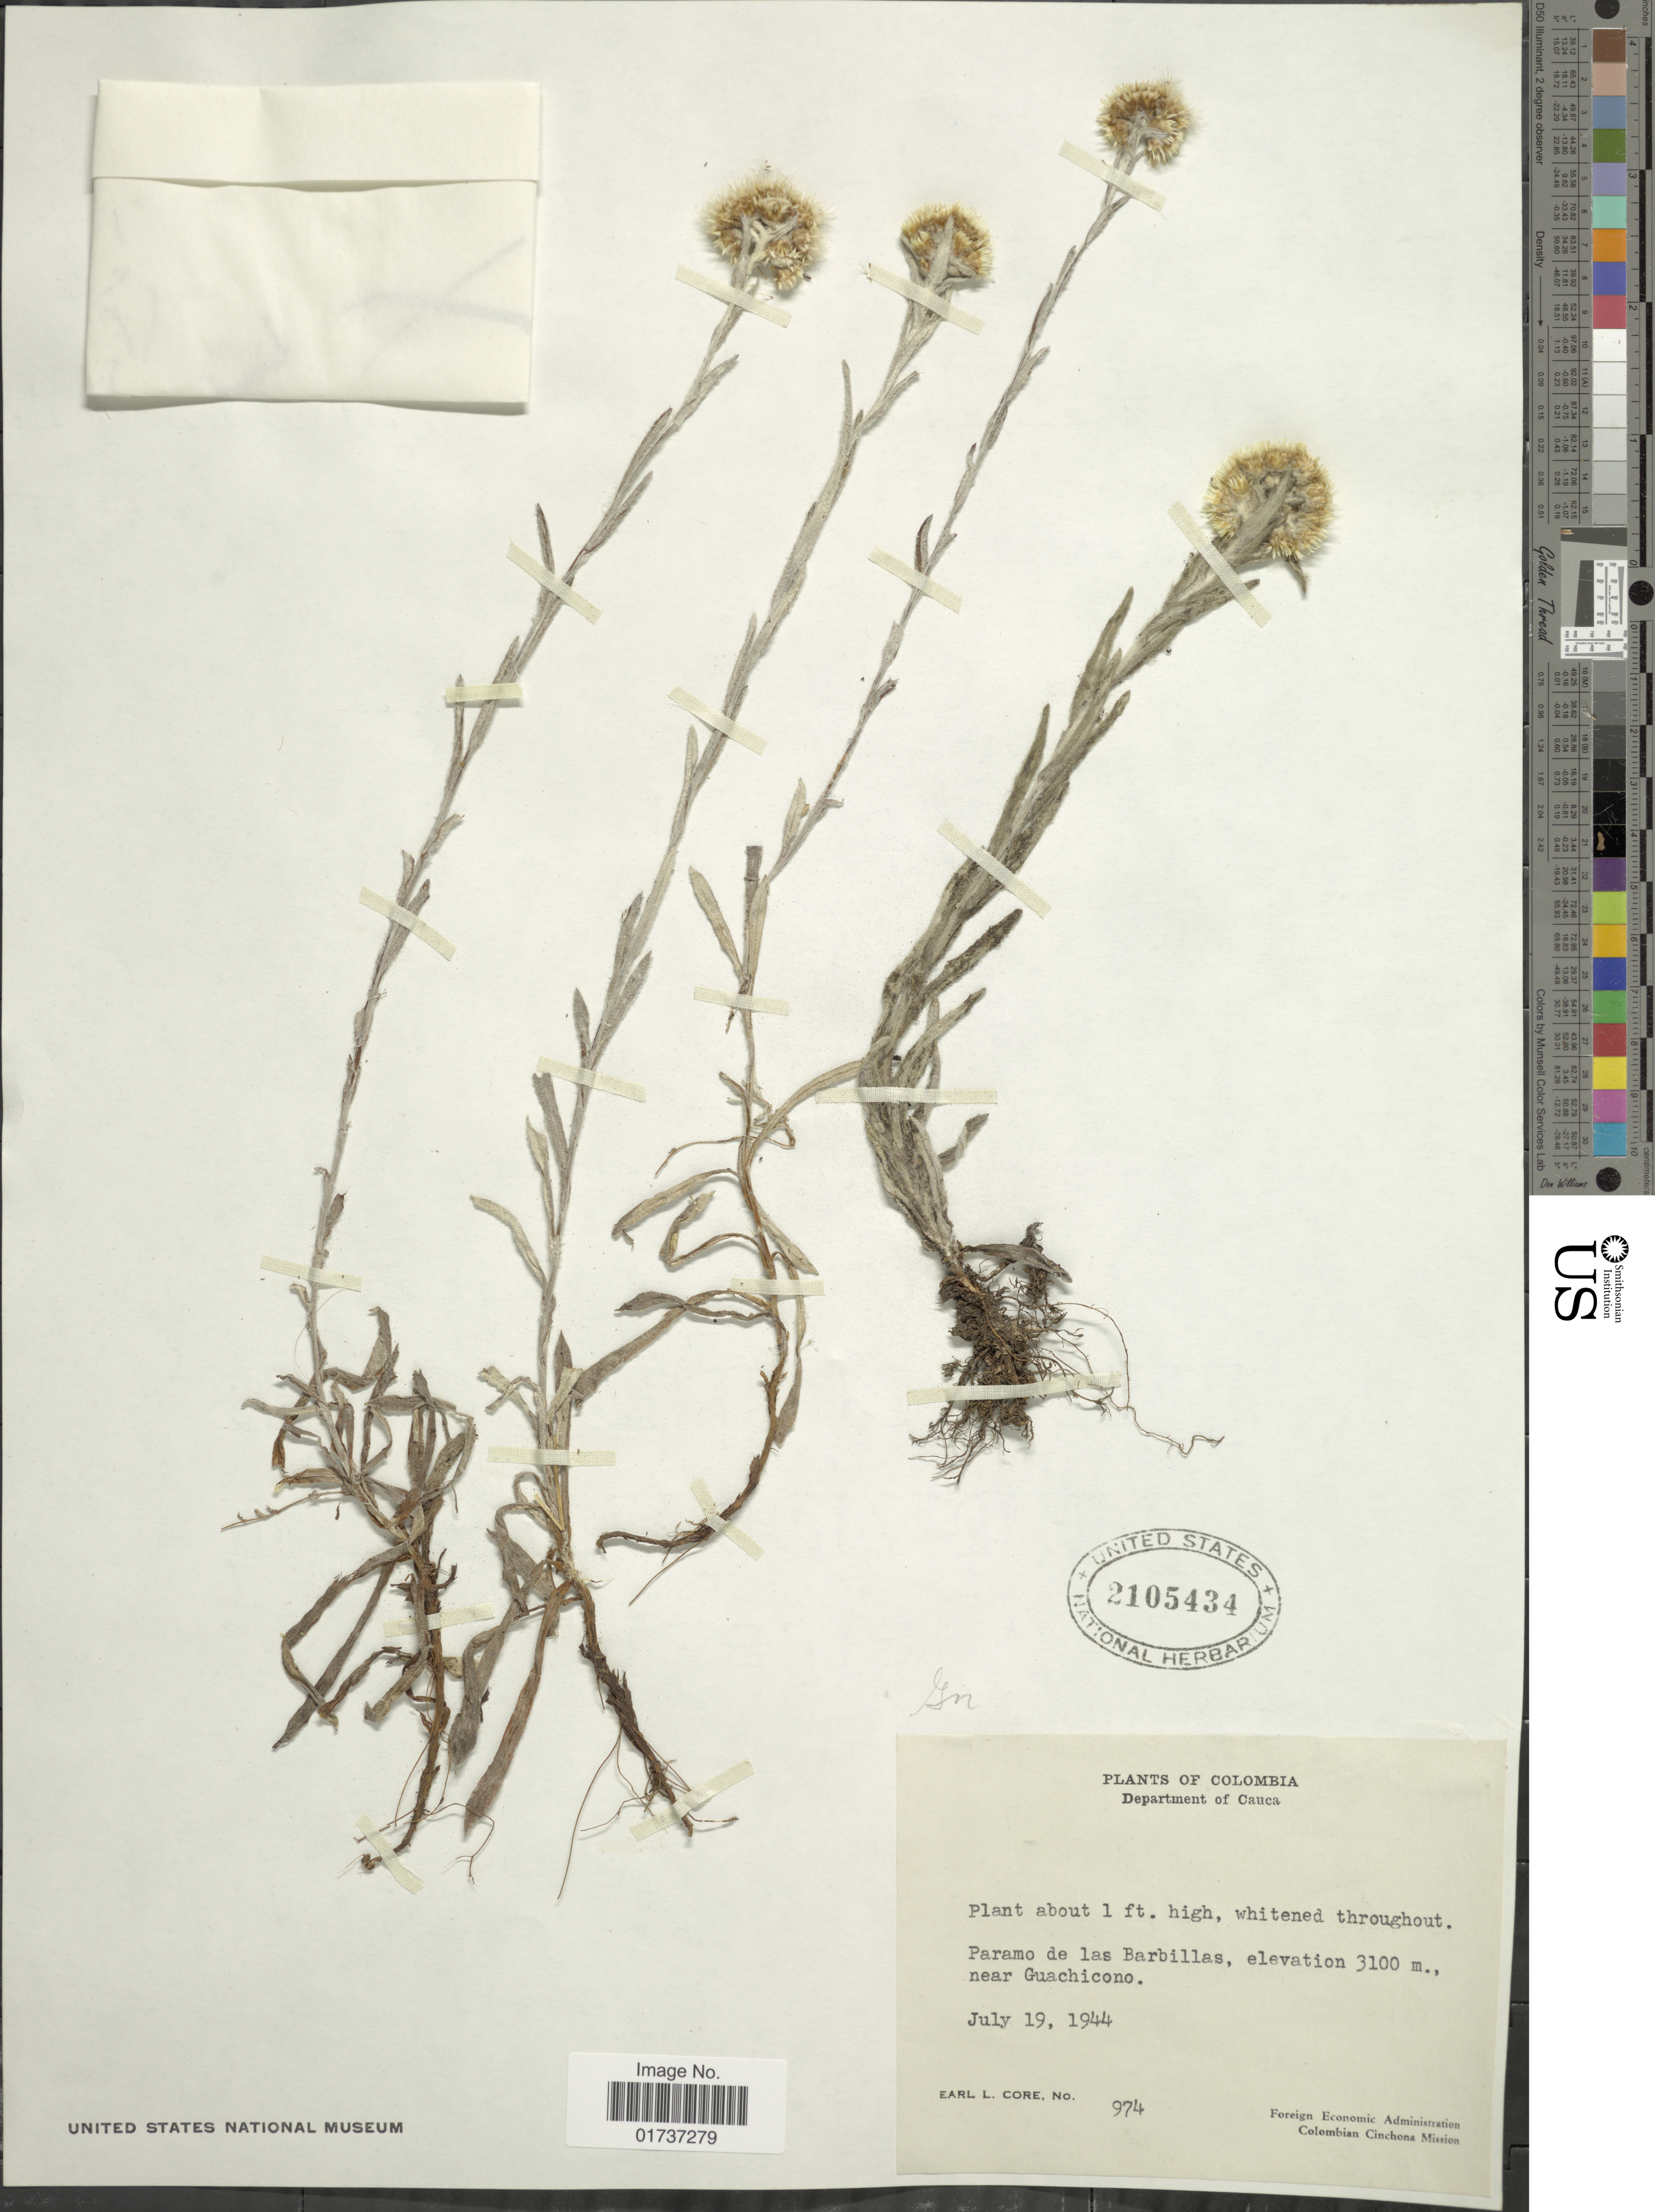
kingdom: Plantae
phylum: Tracheophyta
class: Magnoliopsida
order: Asterales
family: Asteraceae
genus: Chryselium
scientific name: Chryselium gnaphalioides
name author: (Kunth) Urtubey & S.E. Freire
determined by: Nesom, Guy L.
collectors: E. L. Core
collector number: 974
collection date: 1944-07-19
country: Colombia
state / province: Cauca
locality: Department of Cauca, paramo de las Barbillas, near Guachicono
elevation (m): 3100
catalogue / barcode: US 2105434